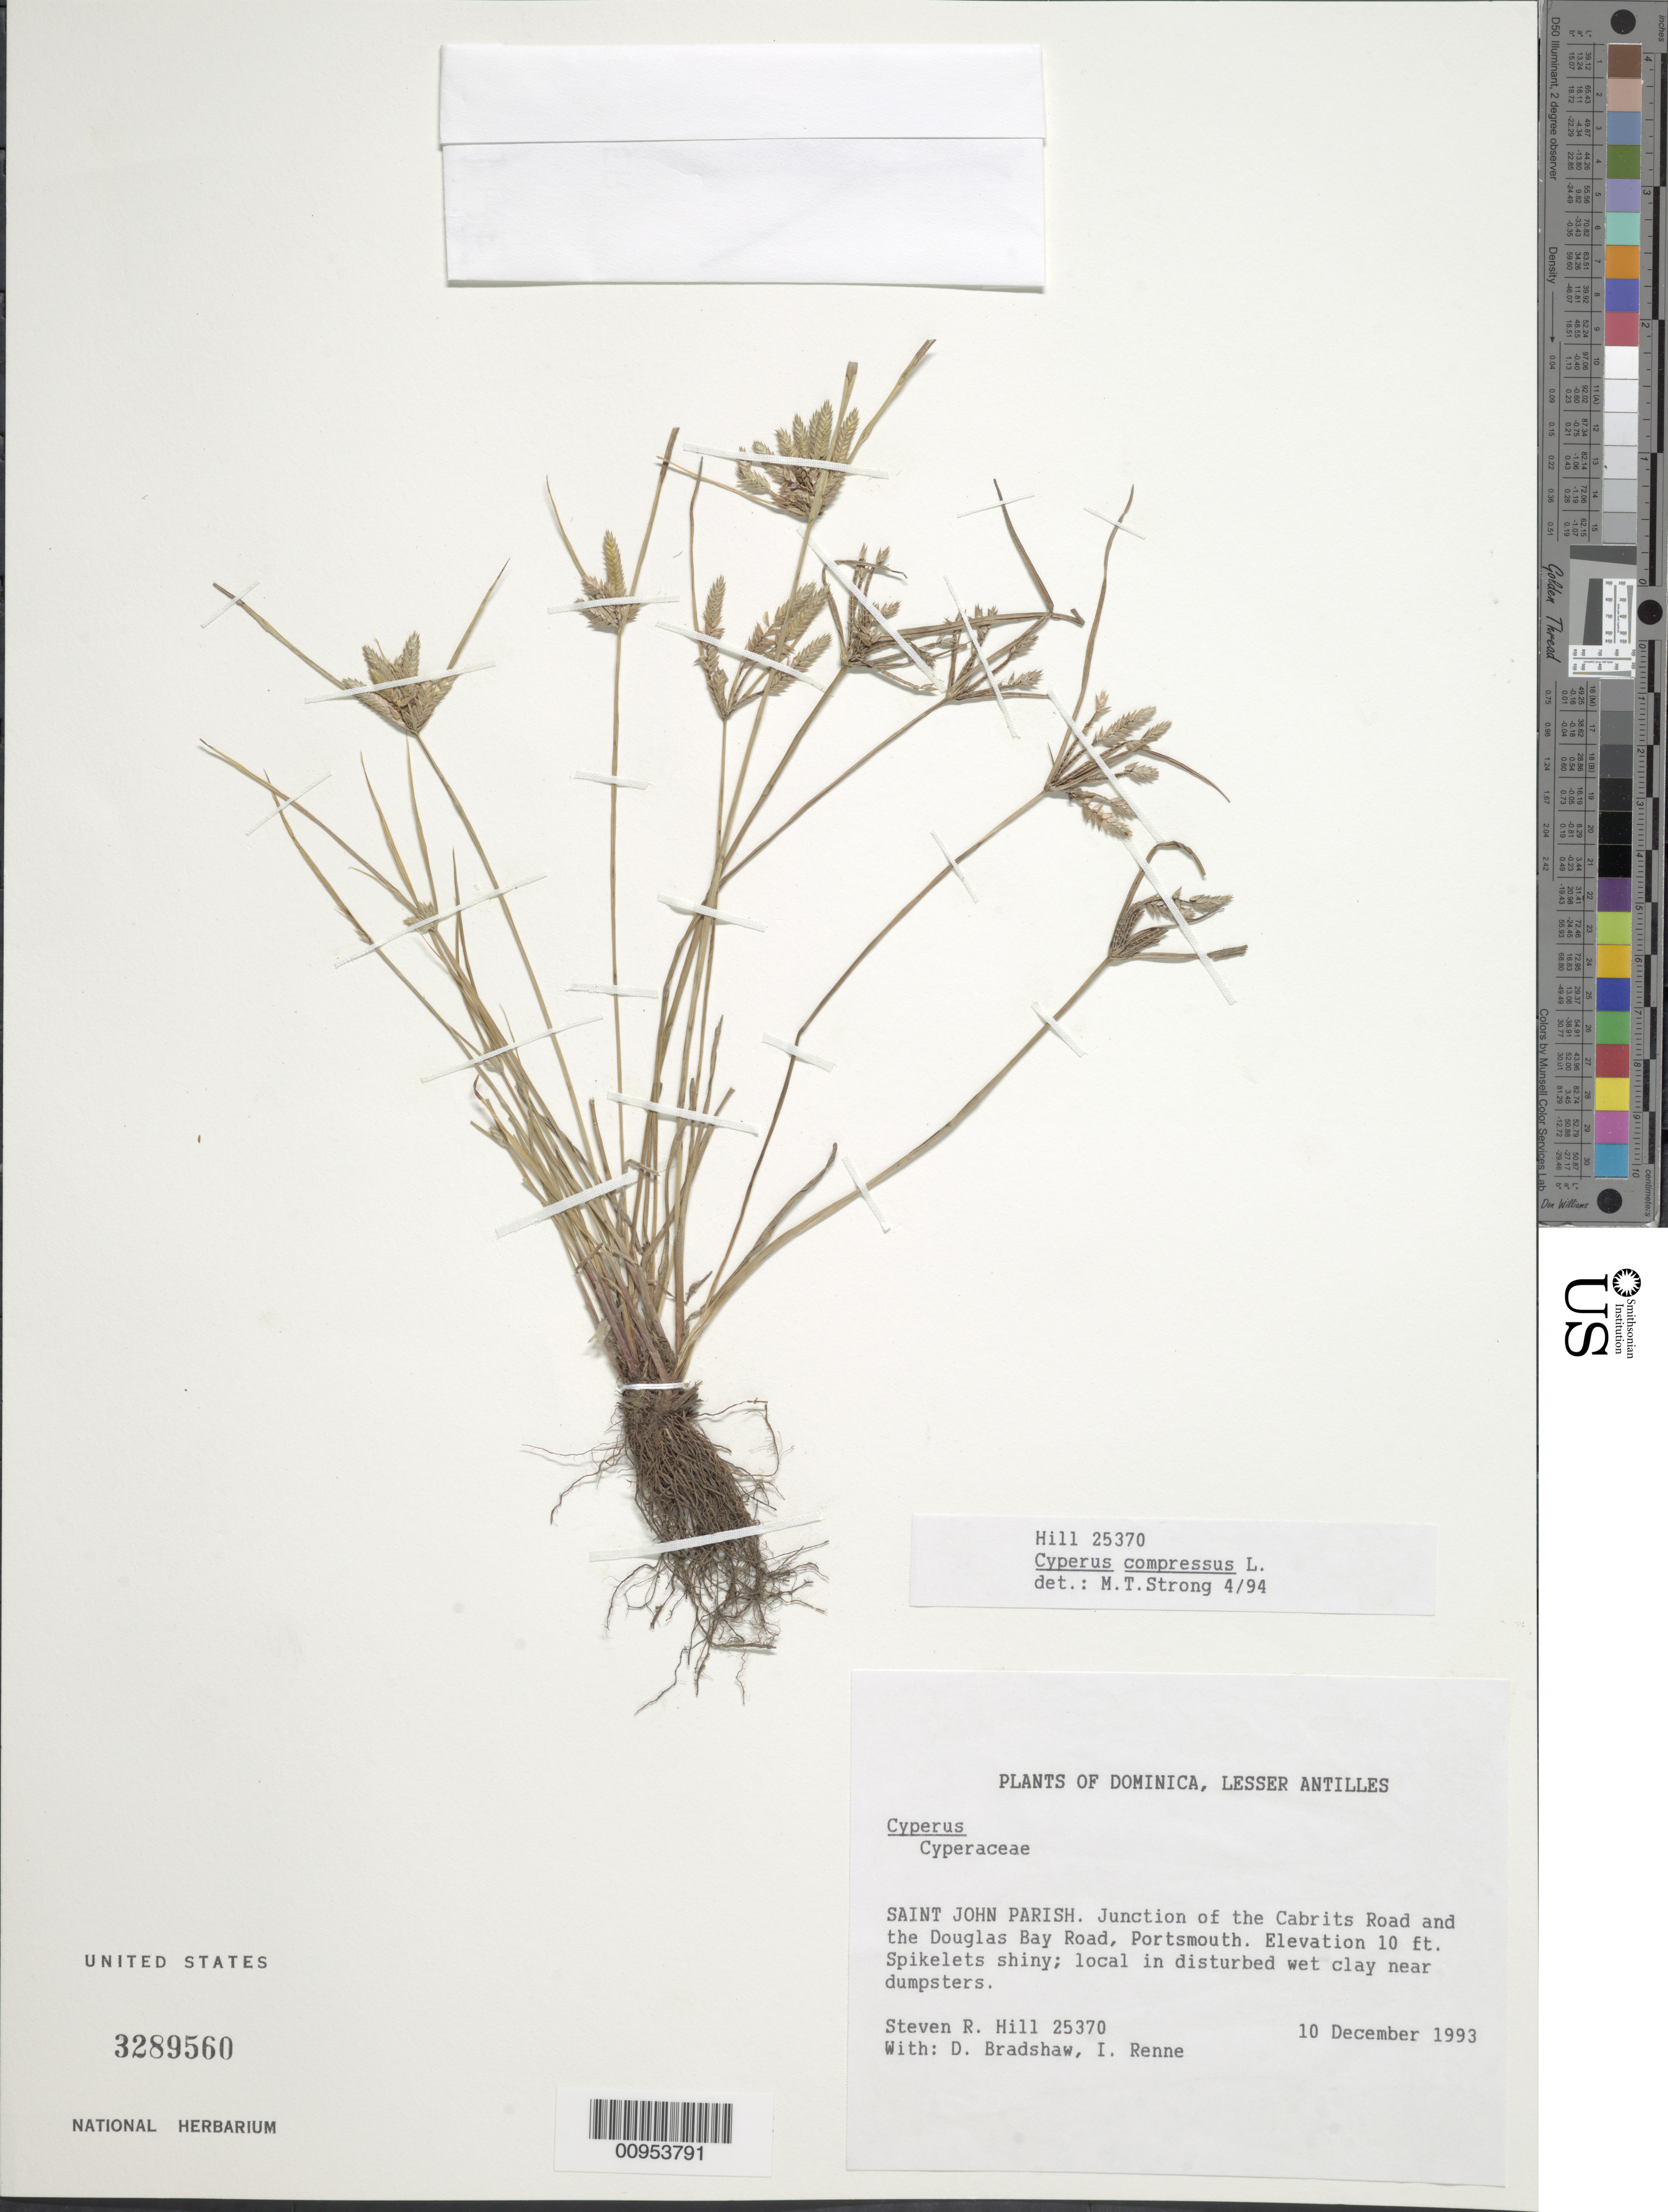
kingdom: Plantae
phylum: Tracheophyta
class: Liliopsida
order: Poales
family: Cyperaceae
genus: Cyperus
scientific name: Cyperus compressus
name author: L.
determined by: Strong, M. T., (US), Smithsonian Institution - National Museum of Natural History (UNITED STATES)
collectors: S. R. Hill, D. Bradshaw & I. Renne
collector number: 25370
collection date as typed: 10 Dec 1993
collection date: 1993-12-10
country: Dominica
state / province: St. John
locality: junction of the Cabrits Road and the Douglas Bay Road, Portsmouth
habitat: In distributed wet clay near dumpsters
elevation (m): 3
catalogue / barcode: US 3289560